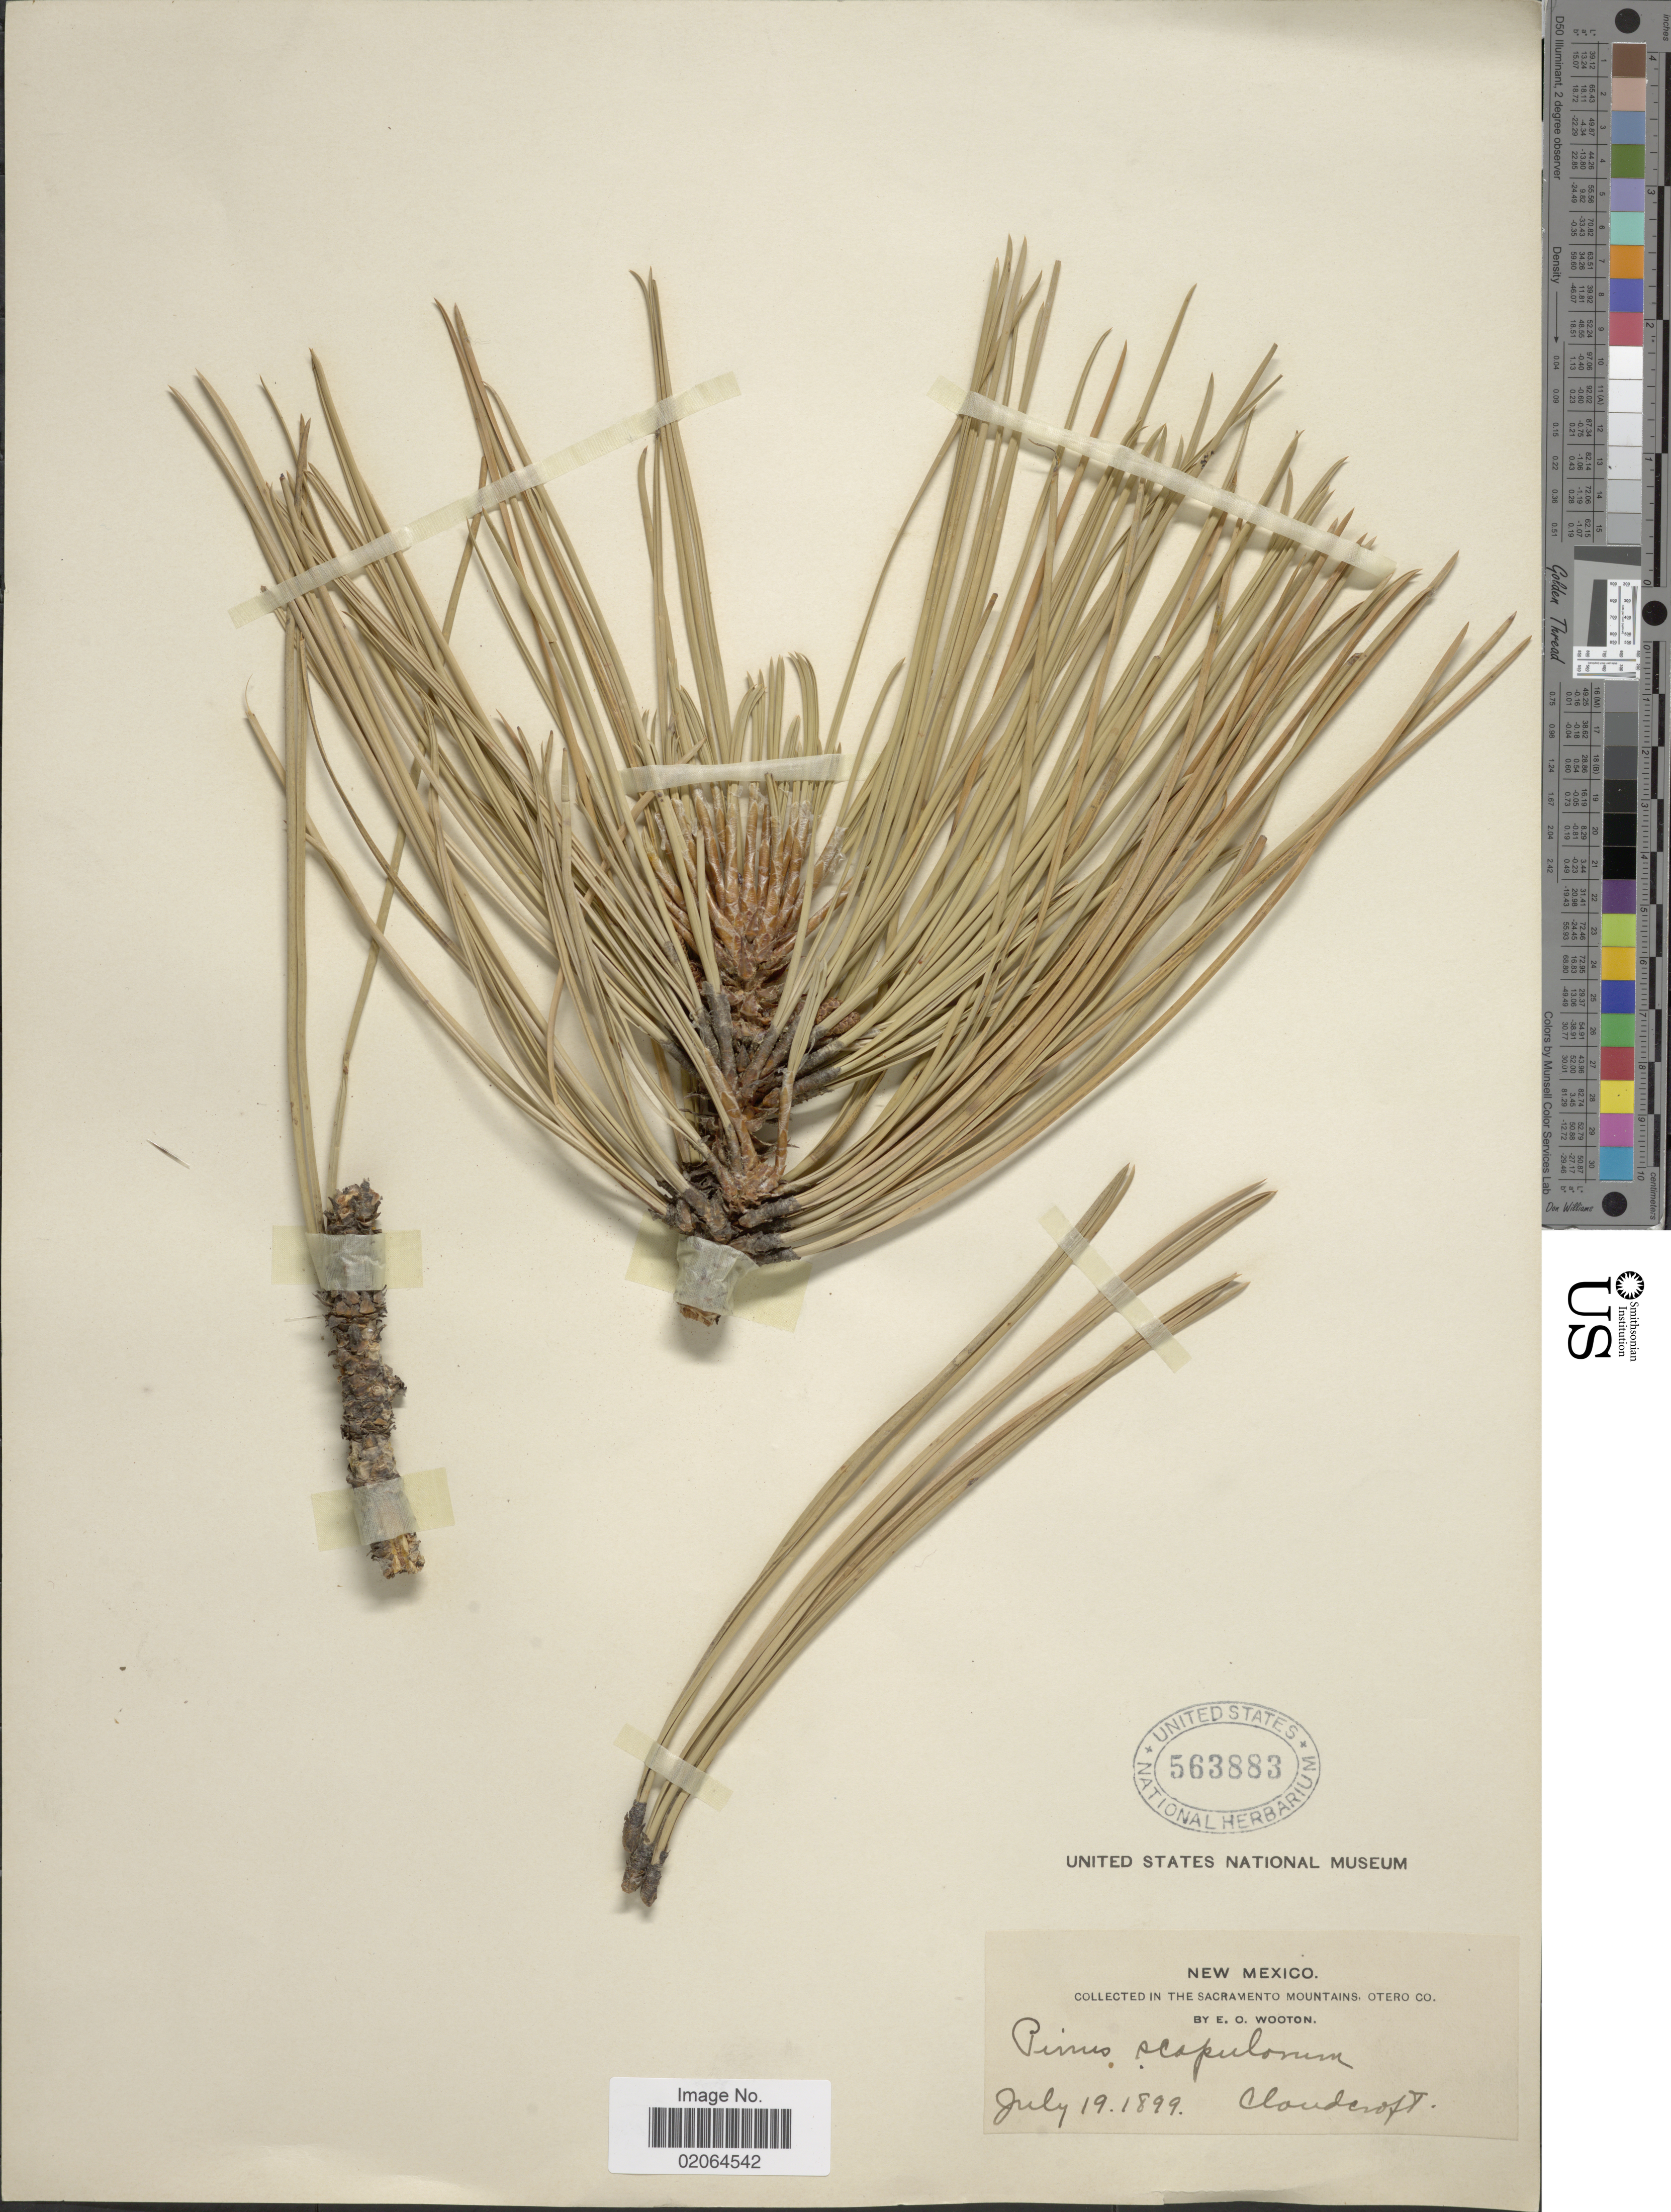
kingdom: Plantae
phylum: Tracheophyta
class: Pinopsida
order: Pinales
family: Pinaceae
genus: Pinus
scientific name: Pinus ponderosa var. scopulorum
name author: Engelm.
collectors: E. O. Wooton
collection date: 1899-07-19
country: United States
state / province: New Mexico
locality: New Mexico. Cloudcroft. Sacramento Mountains, Otrero Co.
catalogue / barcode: US 563883